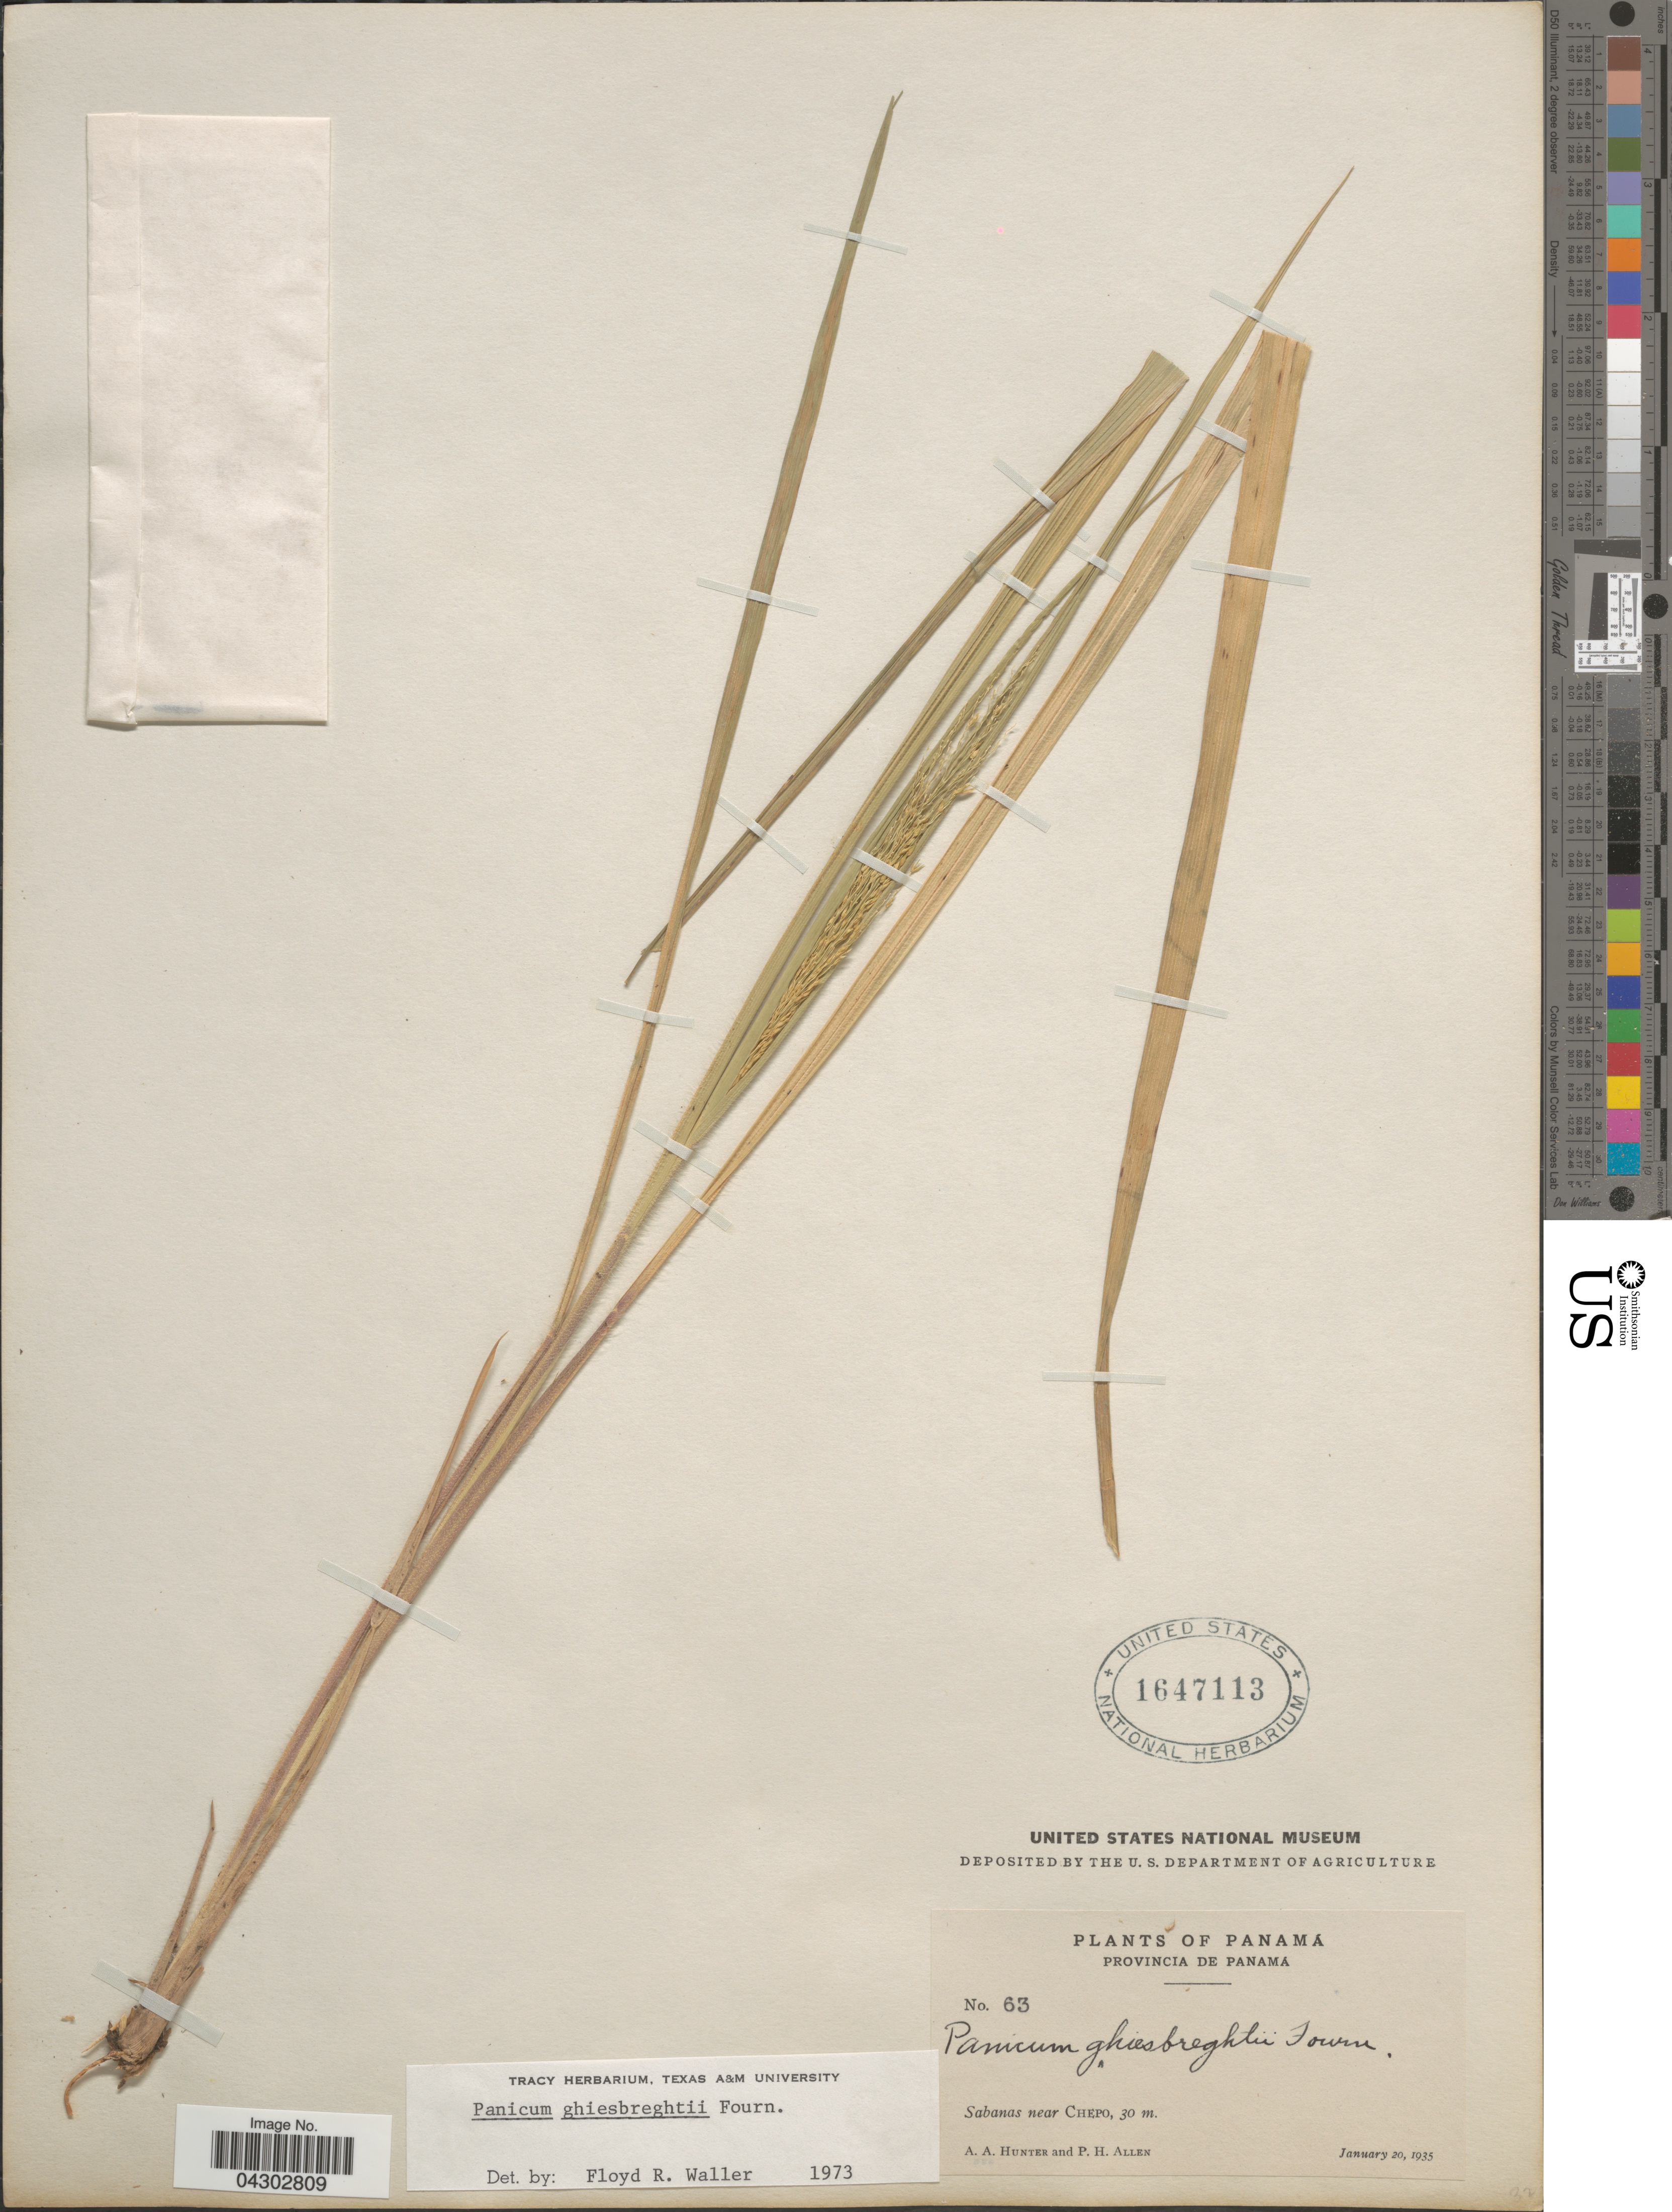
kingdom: Plantae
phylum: Tracheophyta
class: Liliopsida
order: Poales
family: Poaceae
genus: Panicum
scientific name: Panicum ghiesbreghtii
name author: E. Fourn.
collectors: A. Hunter & P. H. Allen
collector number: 63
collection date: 1935-01-20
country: Panama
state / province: Panamá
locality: Sabanas near Chepo.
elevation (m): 30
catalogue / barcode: US 1647113